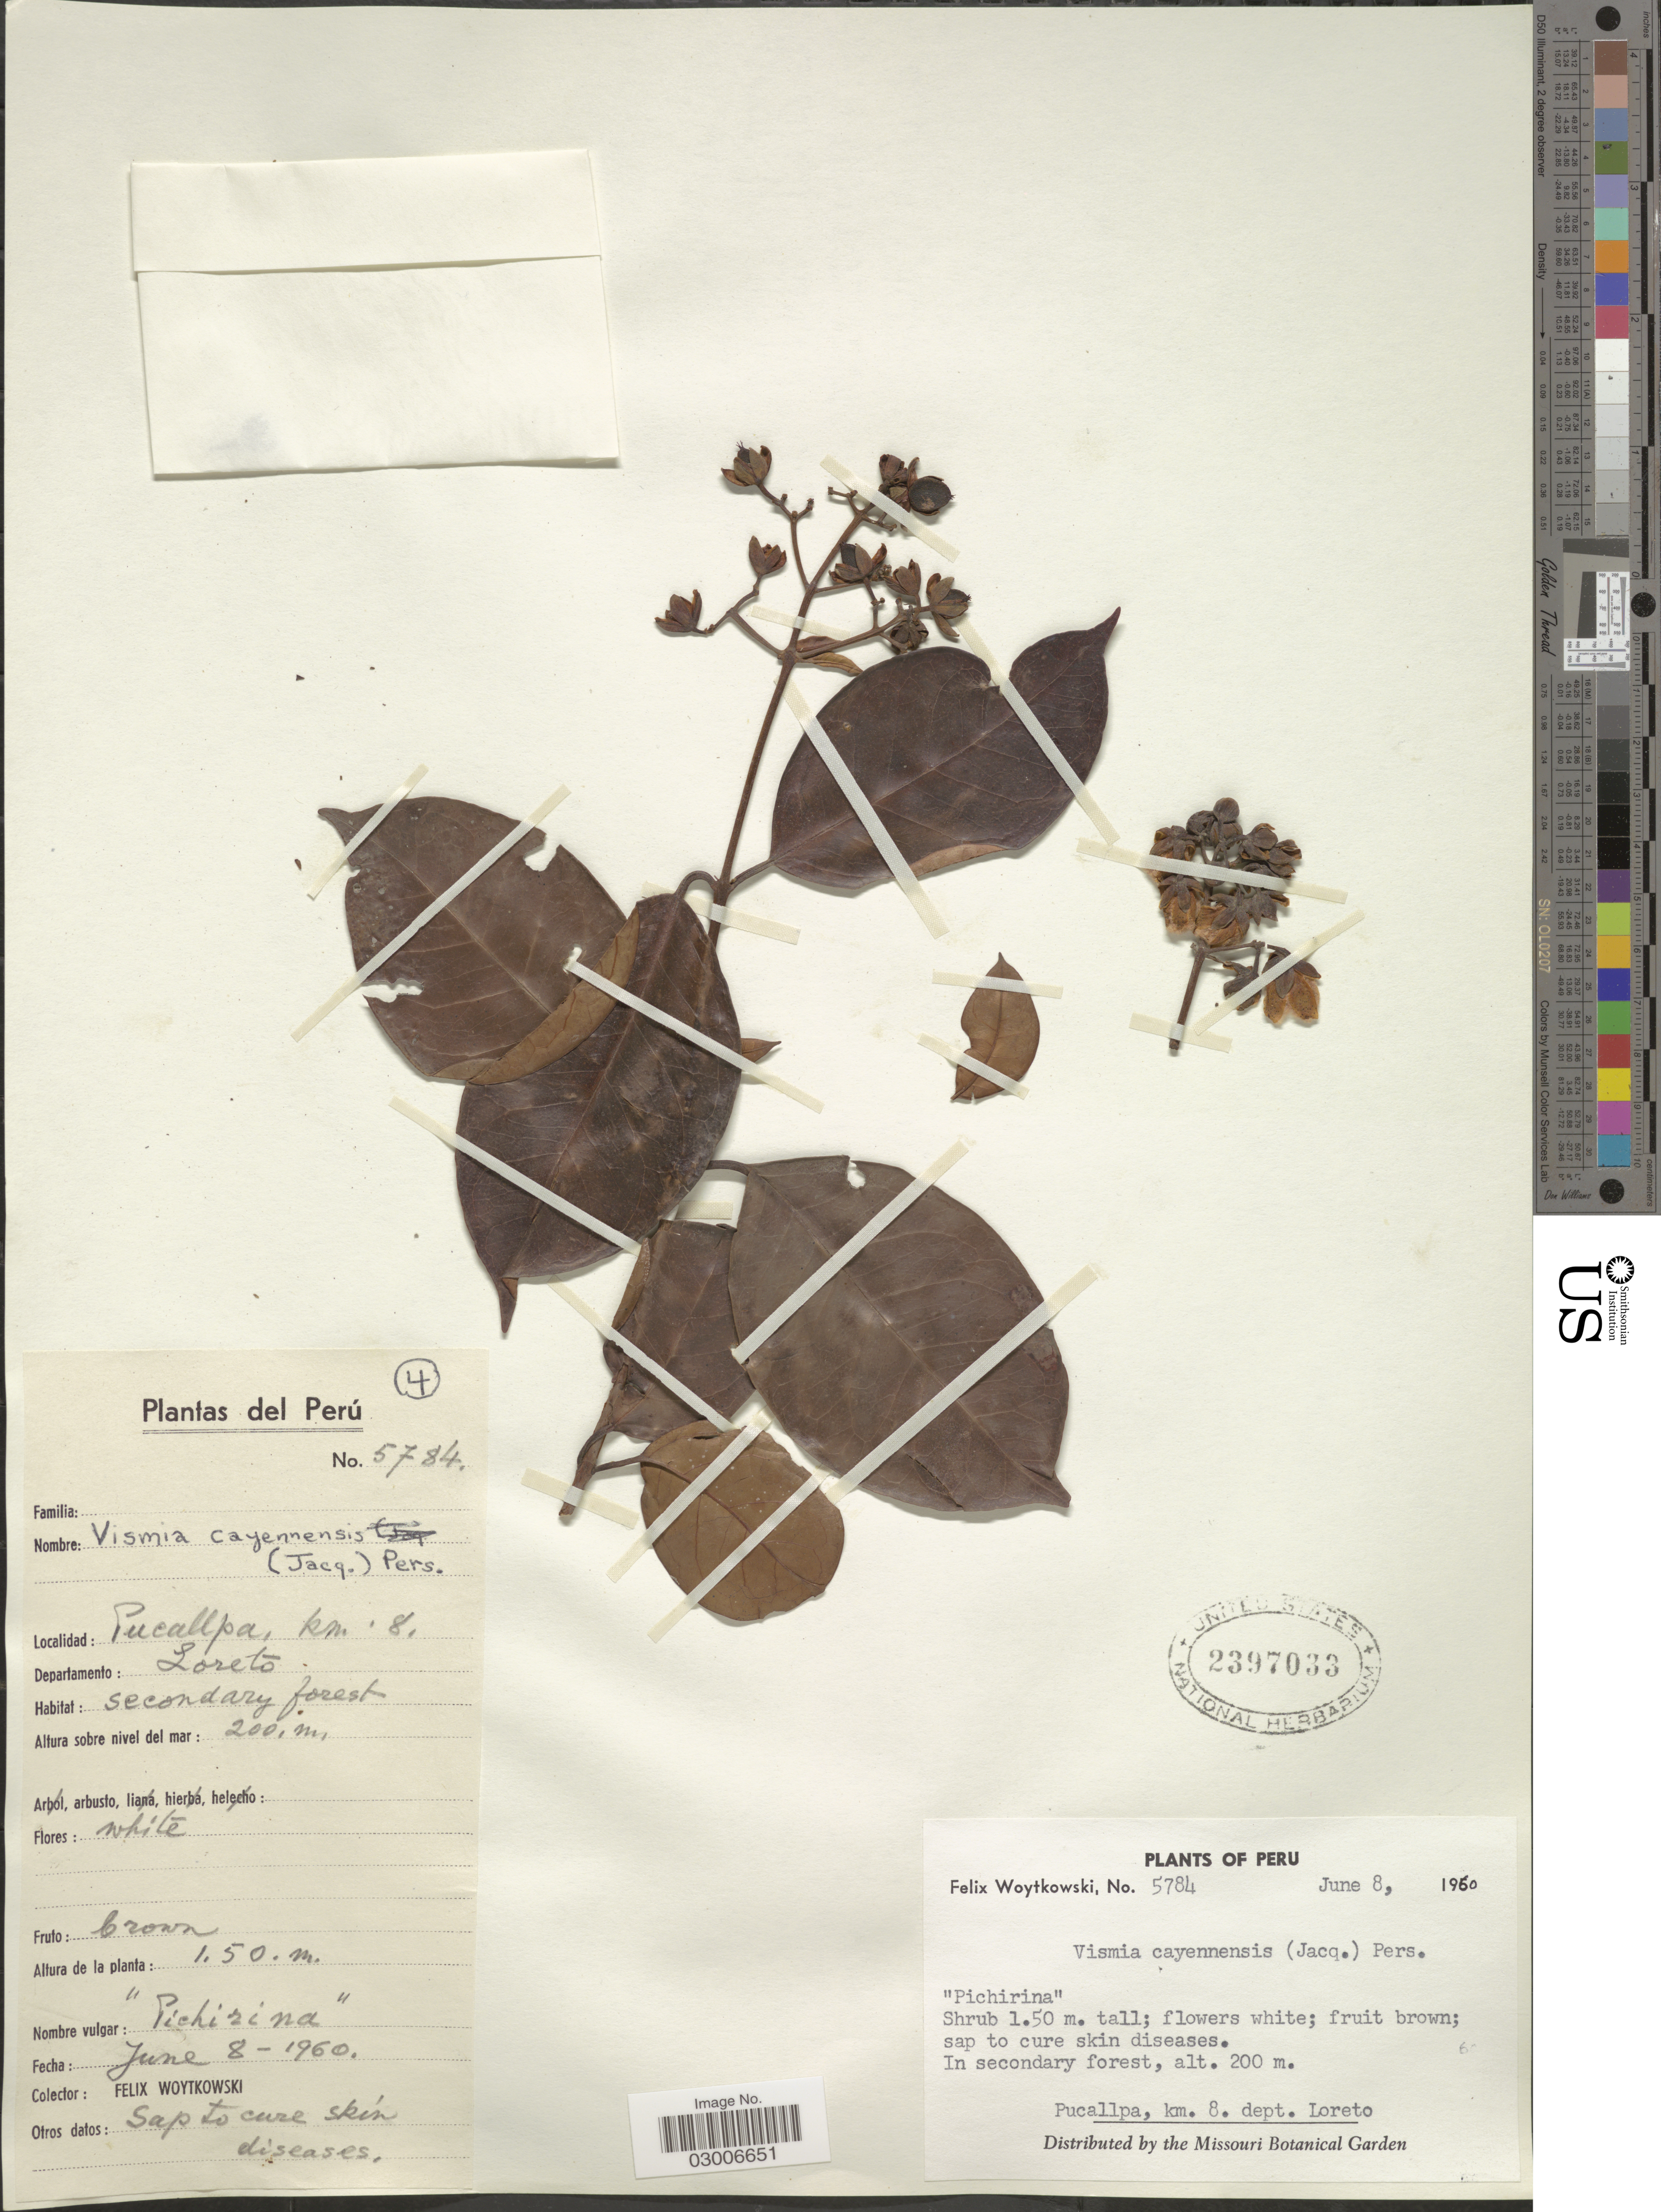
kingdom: Plantae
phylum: Tracheophyta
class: Magnoliopsida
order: Malpighiales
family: Hypericaceae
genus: Vismia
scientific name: Vismia cayennensis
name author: (Jacq.) Pers.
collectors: F. Woytkowski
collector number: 5784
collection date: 1960-06-08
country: Peru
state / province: Loreto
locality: Pucallpa, km. 8, dept. Loreto.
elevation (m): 200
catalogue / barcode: US 2397033